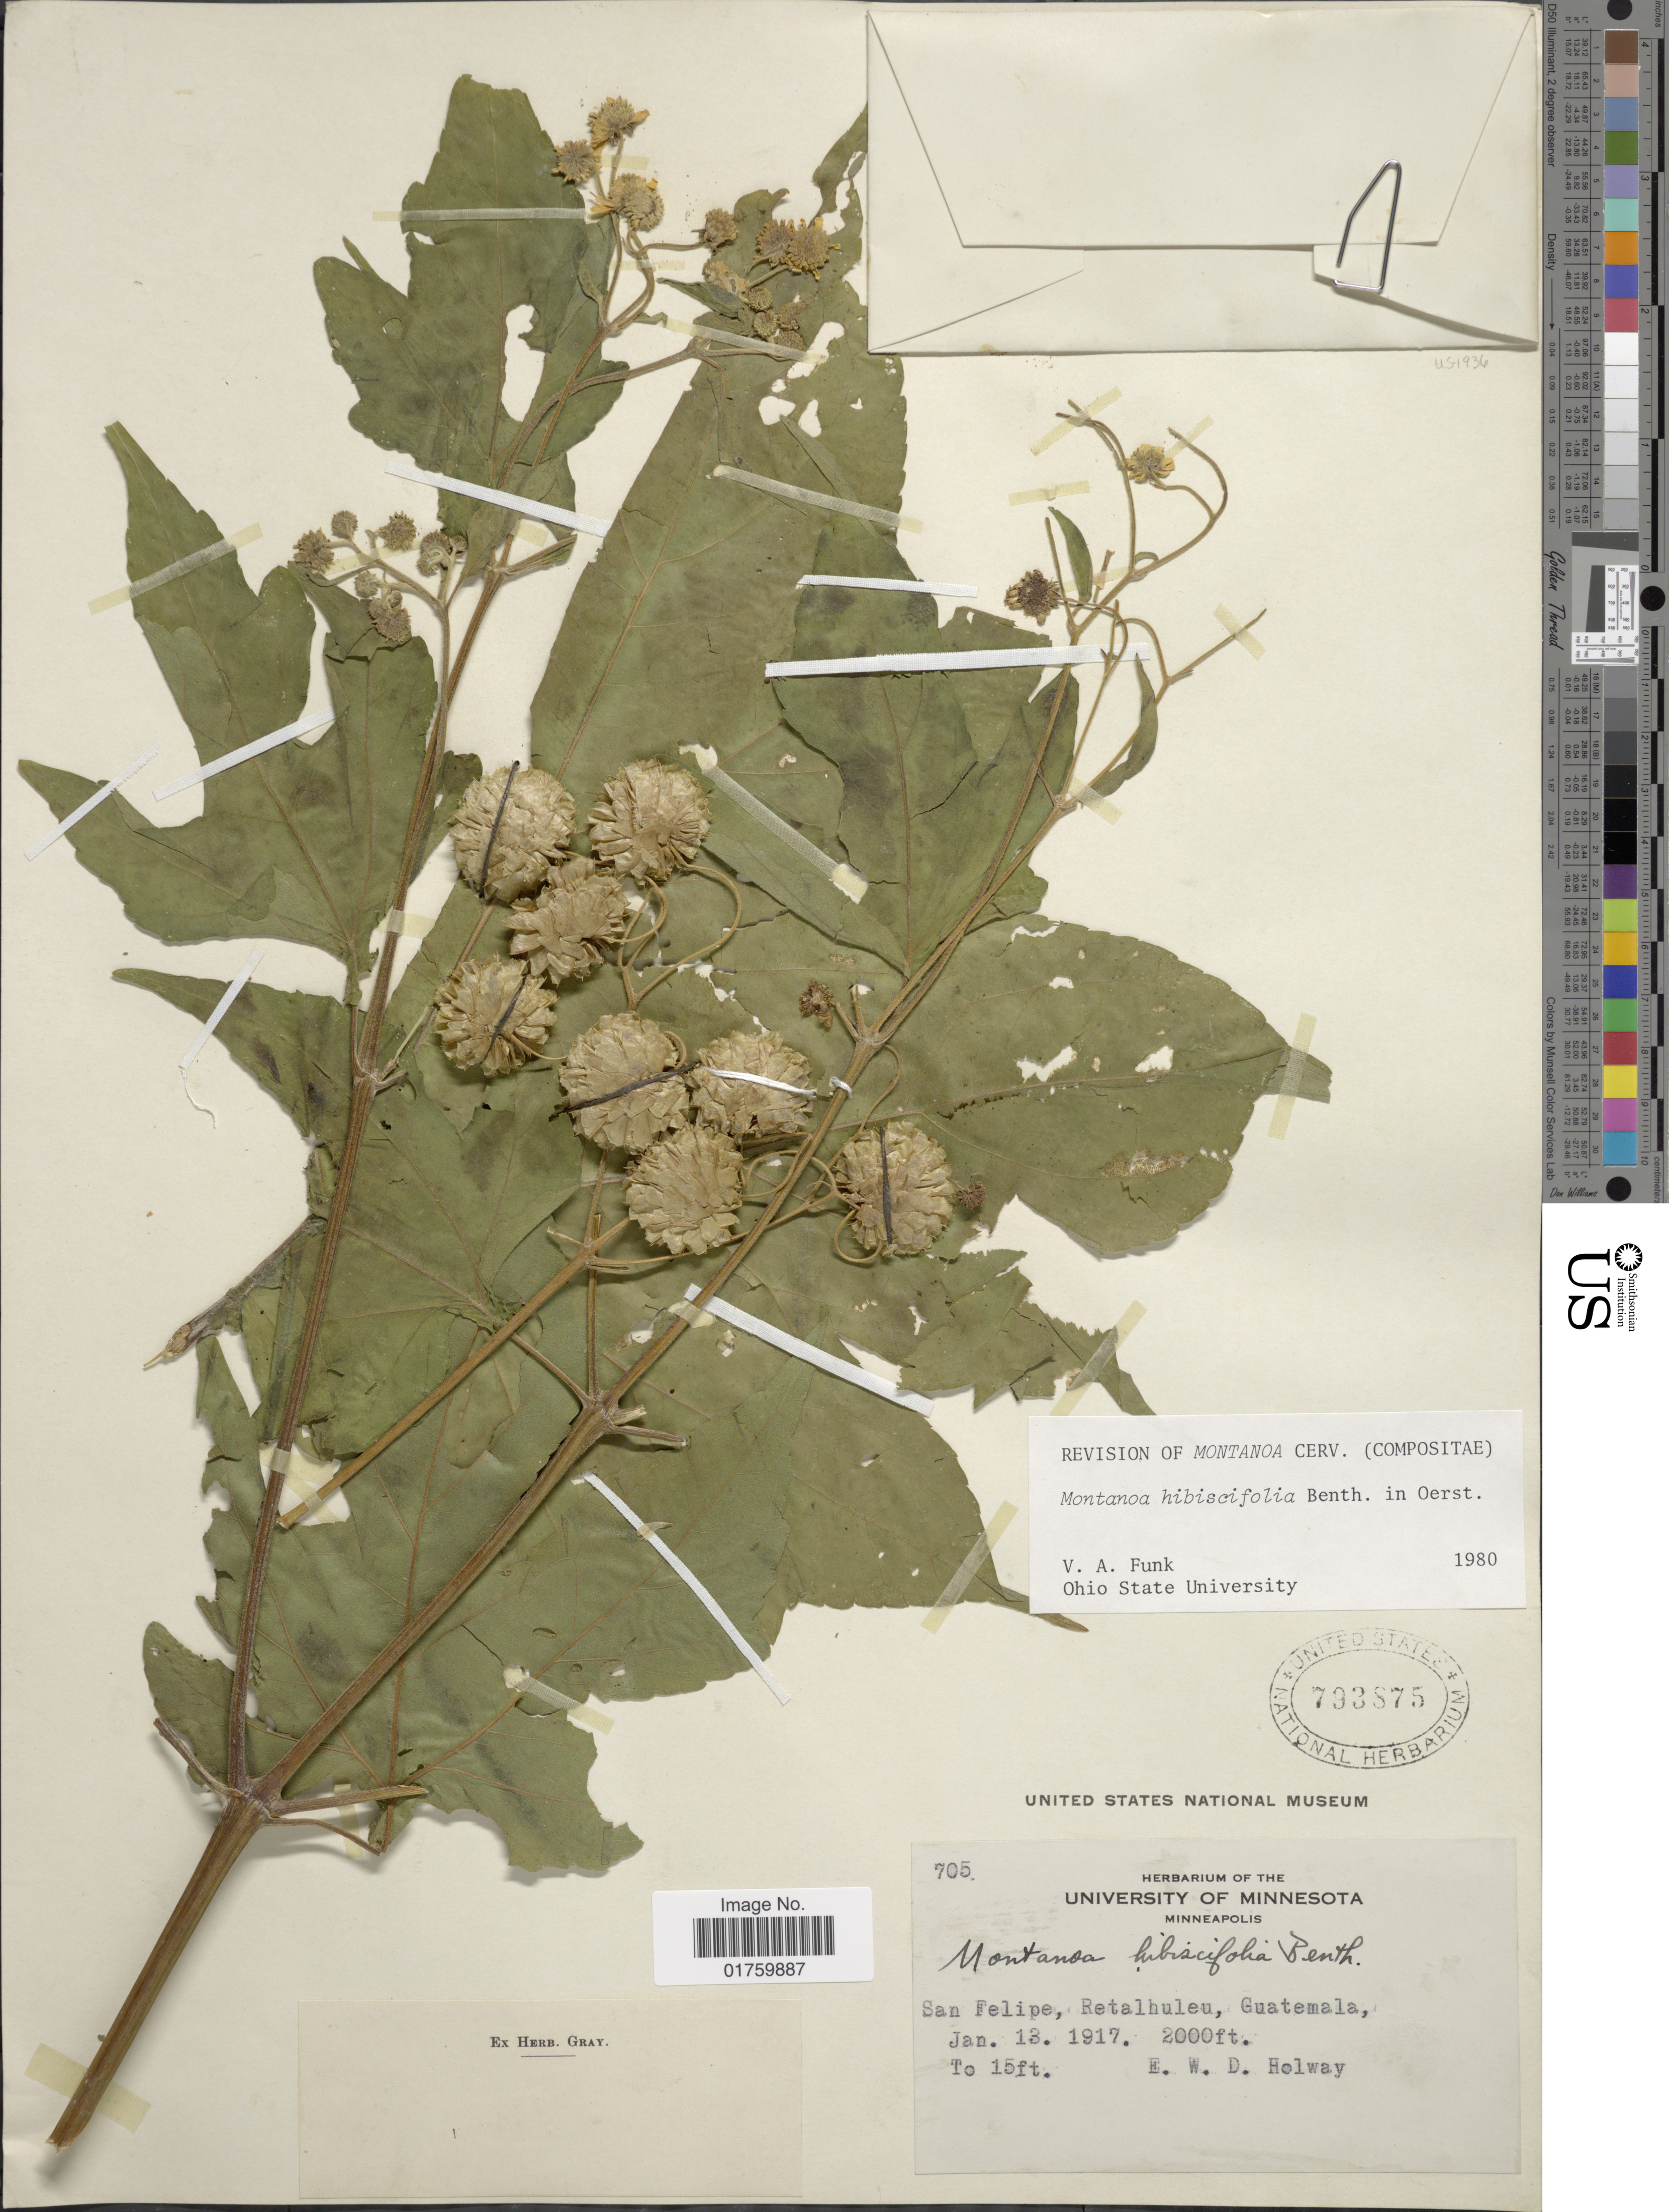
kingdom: Plantae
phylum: Tracheophyta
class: Magnoliopsida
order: Asterales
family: Asteraceae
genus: Montanoa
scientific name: Montanoa hibiscifolia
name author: Benth.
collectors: E. W. D. Holway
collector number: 705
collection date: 1917-01-13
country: Guatemala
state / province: Retalhuleu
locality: San Felipe.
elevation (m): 610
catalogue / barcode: US 793875